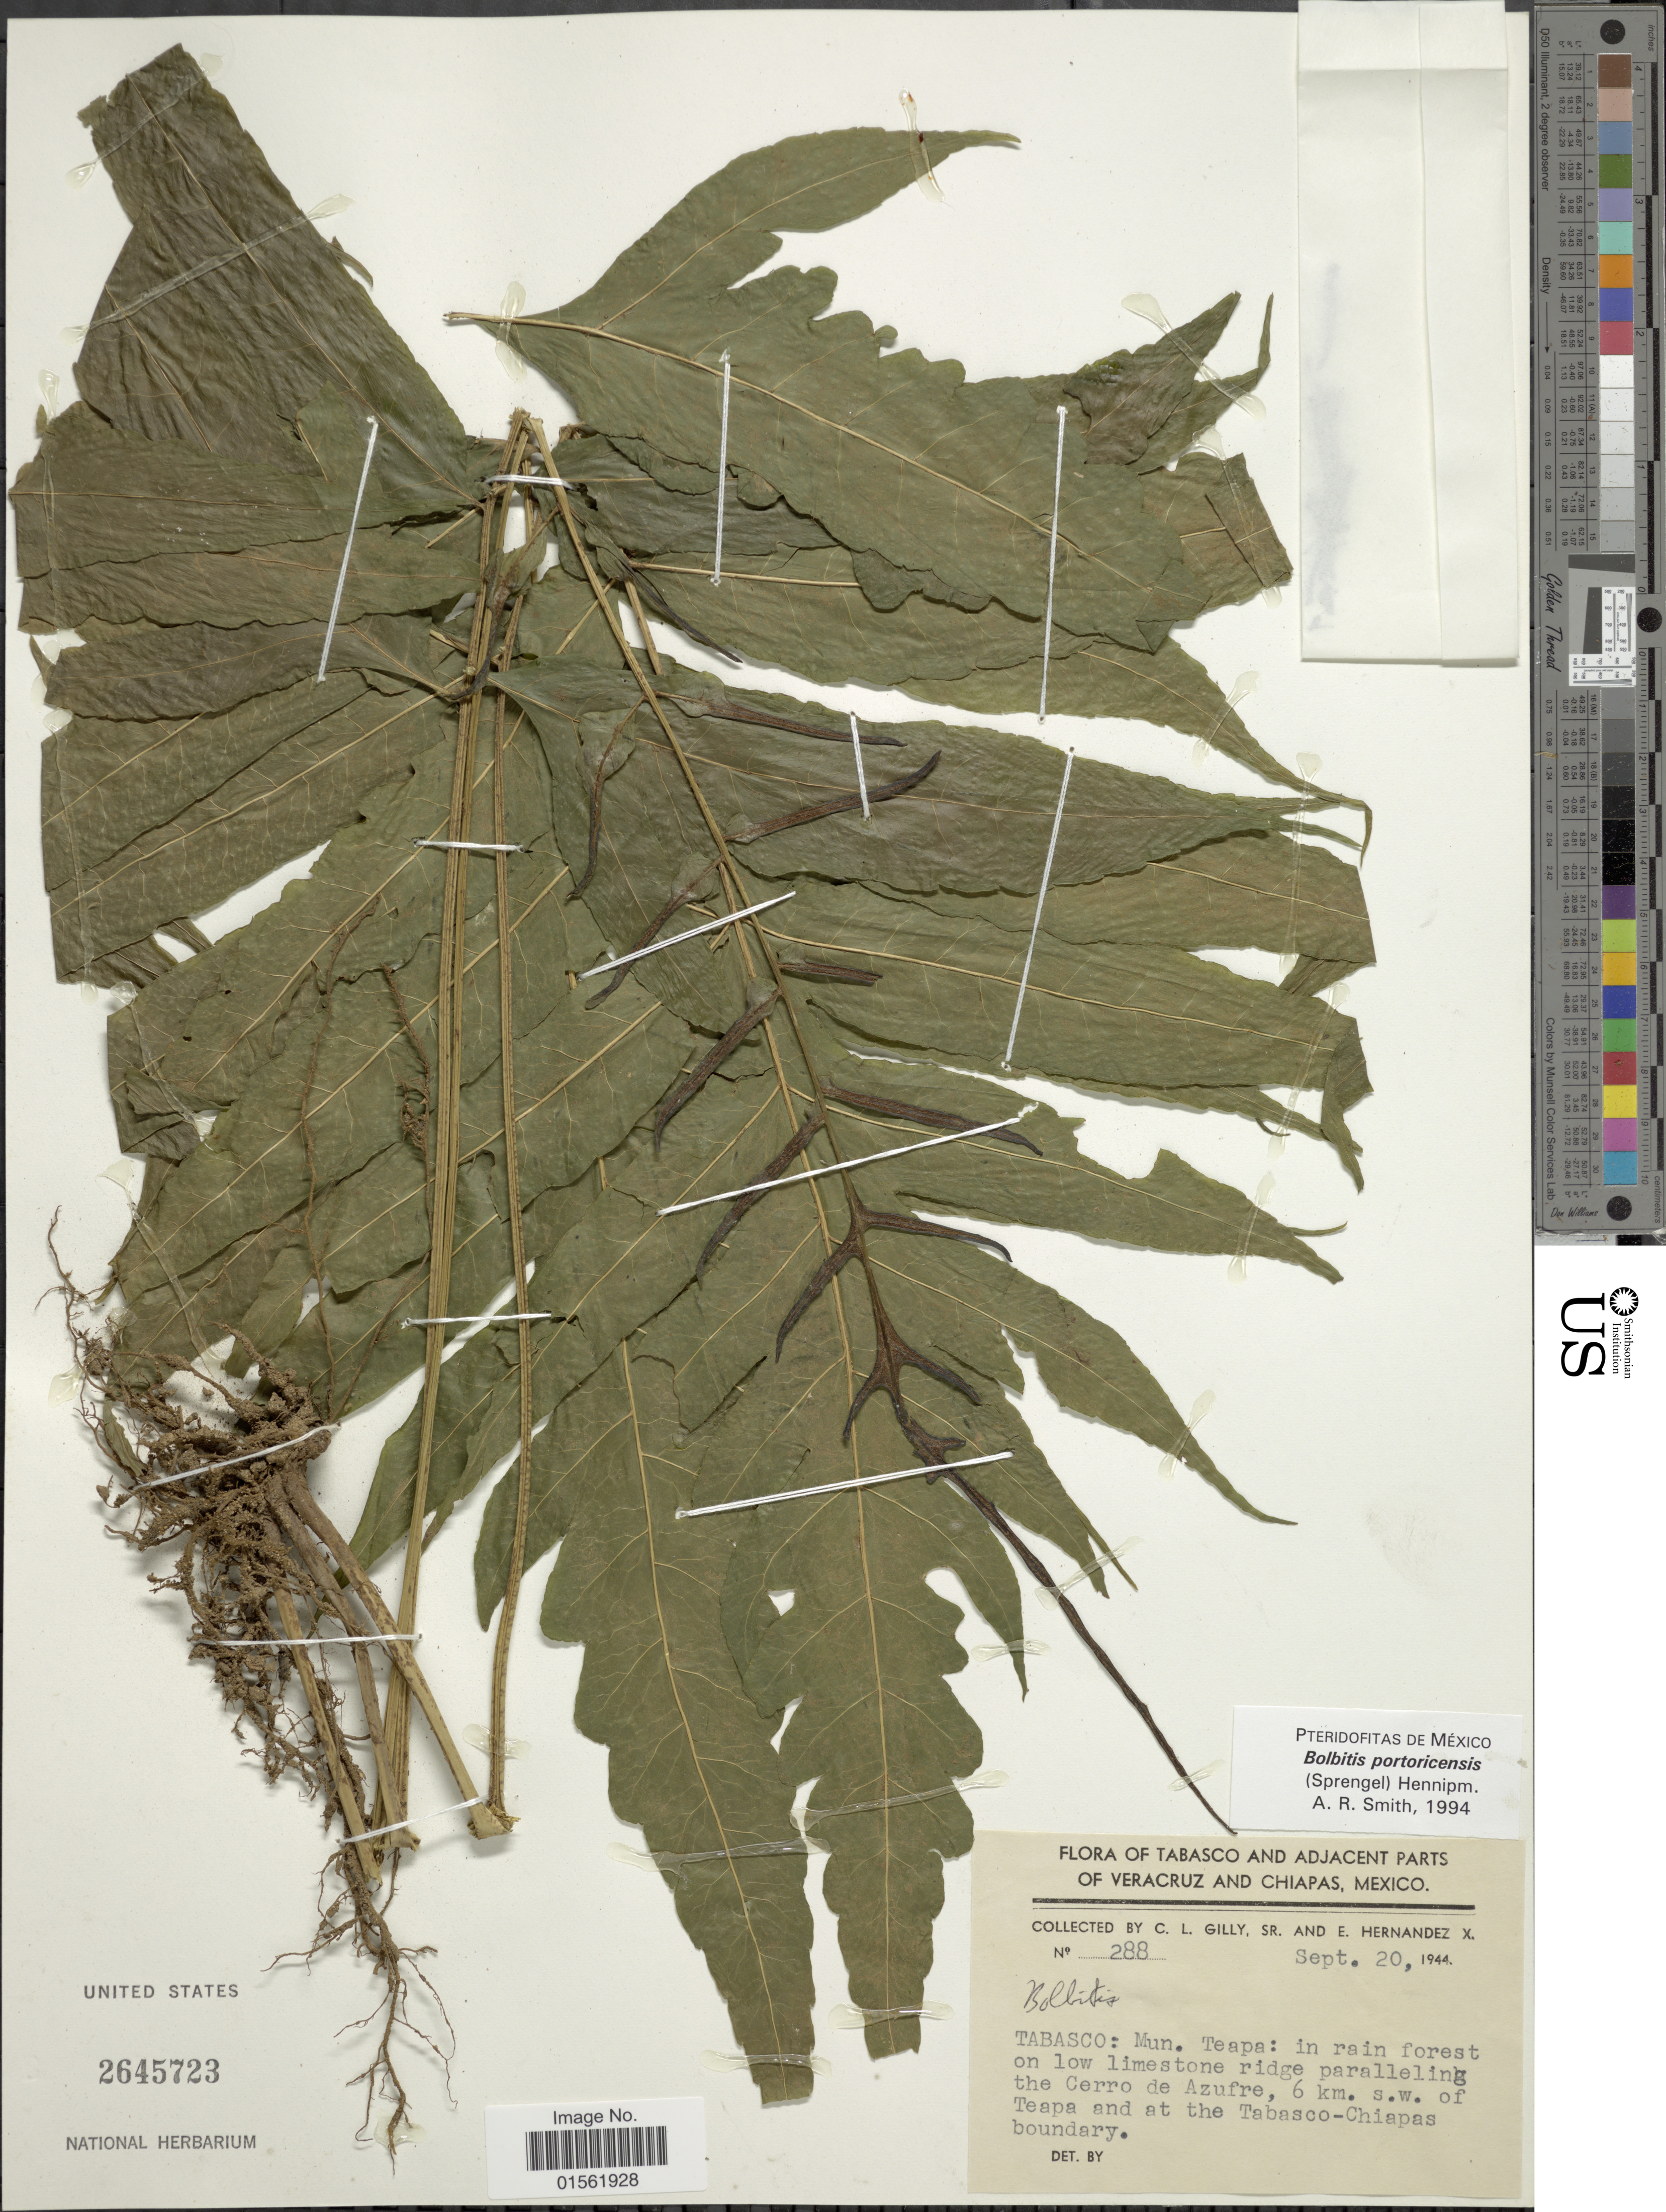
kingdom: Plantae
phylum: Tracheophyta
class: Polypodiopsida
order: Polypodiales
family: Dryopteridaceae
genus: Bolbitis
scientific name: Bolbitis portoricensis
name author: (Spreng.) Hennipman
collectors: C. Gilly & E. Hernandez X.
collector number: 288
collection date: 1944-09-20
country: Mexico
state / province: Tabasco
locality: Tabasco: Mun. Teapa: in rain forest on low limestone ridge paralleling the Cerro de Azufre, 6 km. s.w. of Teapa and at the Tabasco-Chiapas boundary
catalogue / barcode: US 2645723